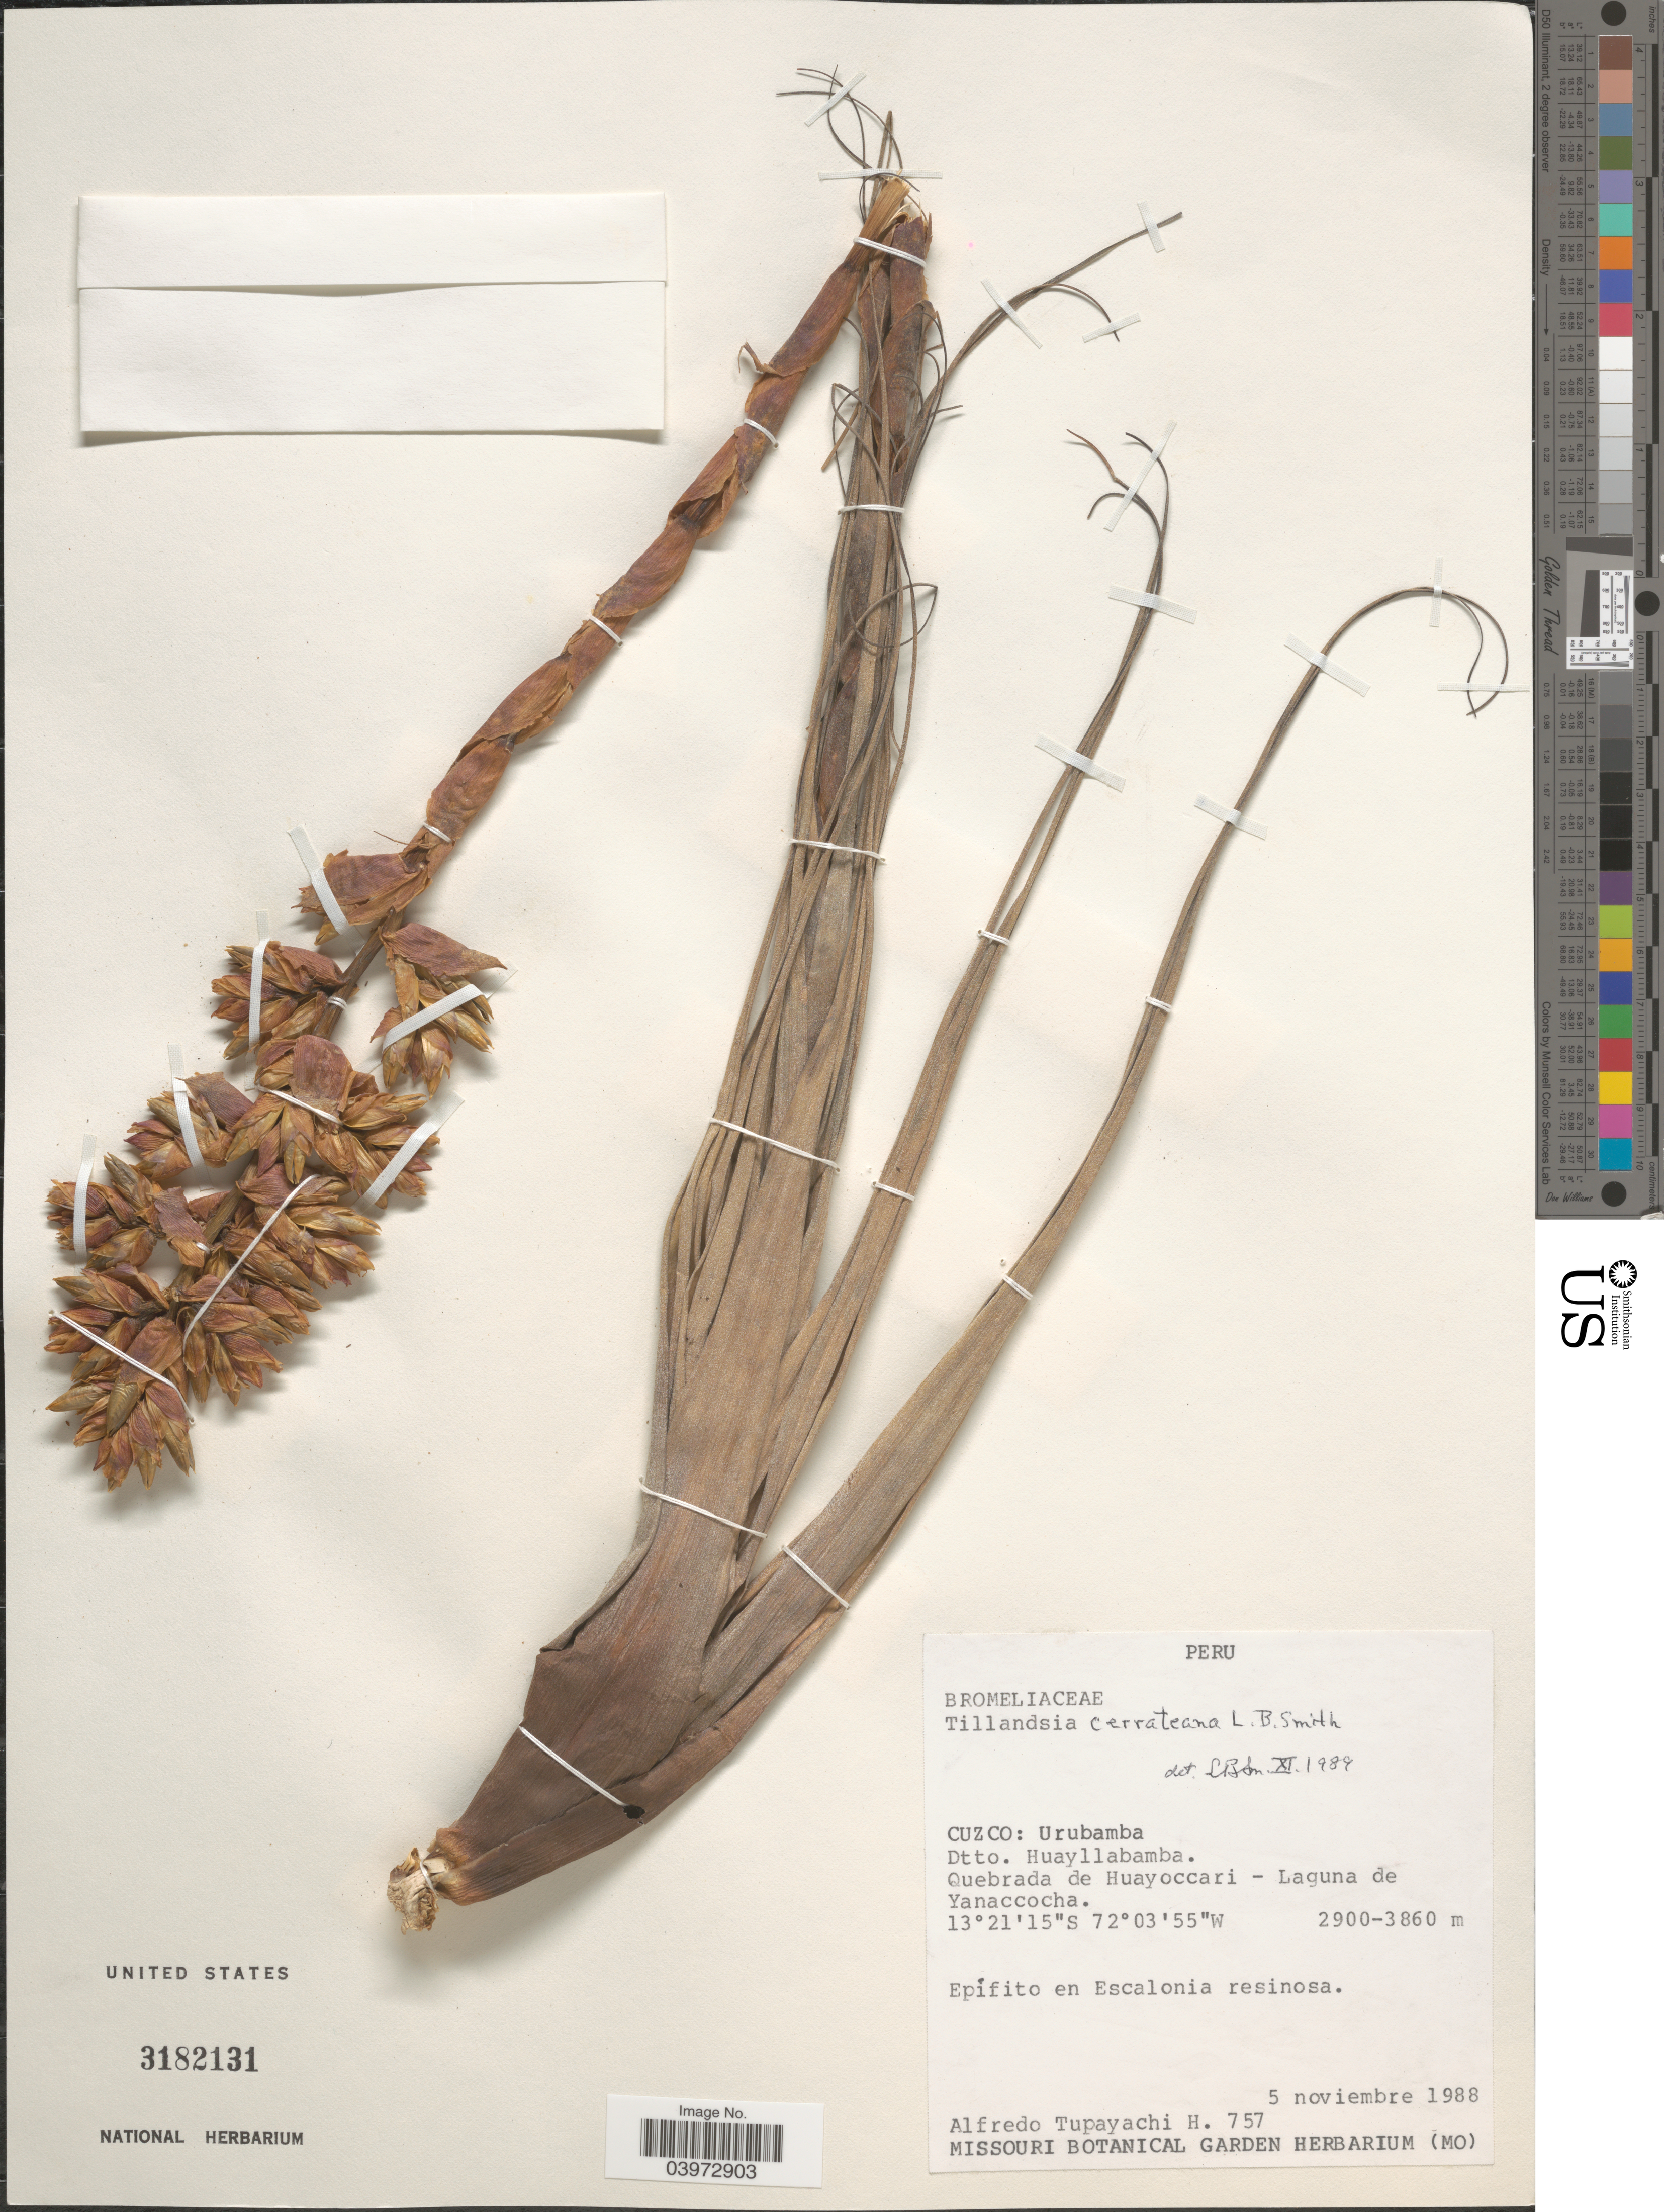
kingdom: Plantae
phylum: Tracheophyta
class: Liliopsida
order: Poales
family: Bromeliaceae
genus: Tillandsia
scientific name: Tillandsia cerrateana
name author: L.B. Sm.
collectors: A. Tupayachi H.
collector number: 757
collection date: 1988-11-05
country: Peru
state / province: Cusco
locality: Cuzco: Urubamba. Dtto. Huayllabamba. Quebrada de Huayoccari - Laguna de Yanaccocha.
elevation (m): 2900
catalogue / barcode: US 3182131